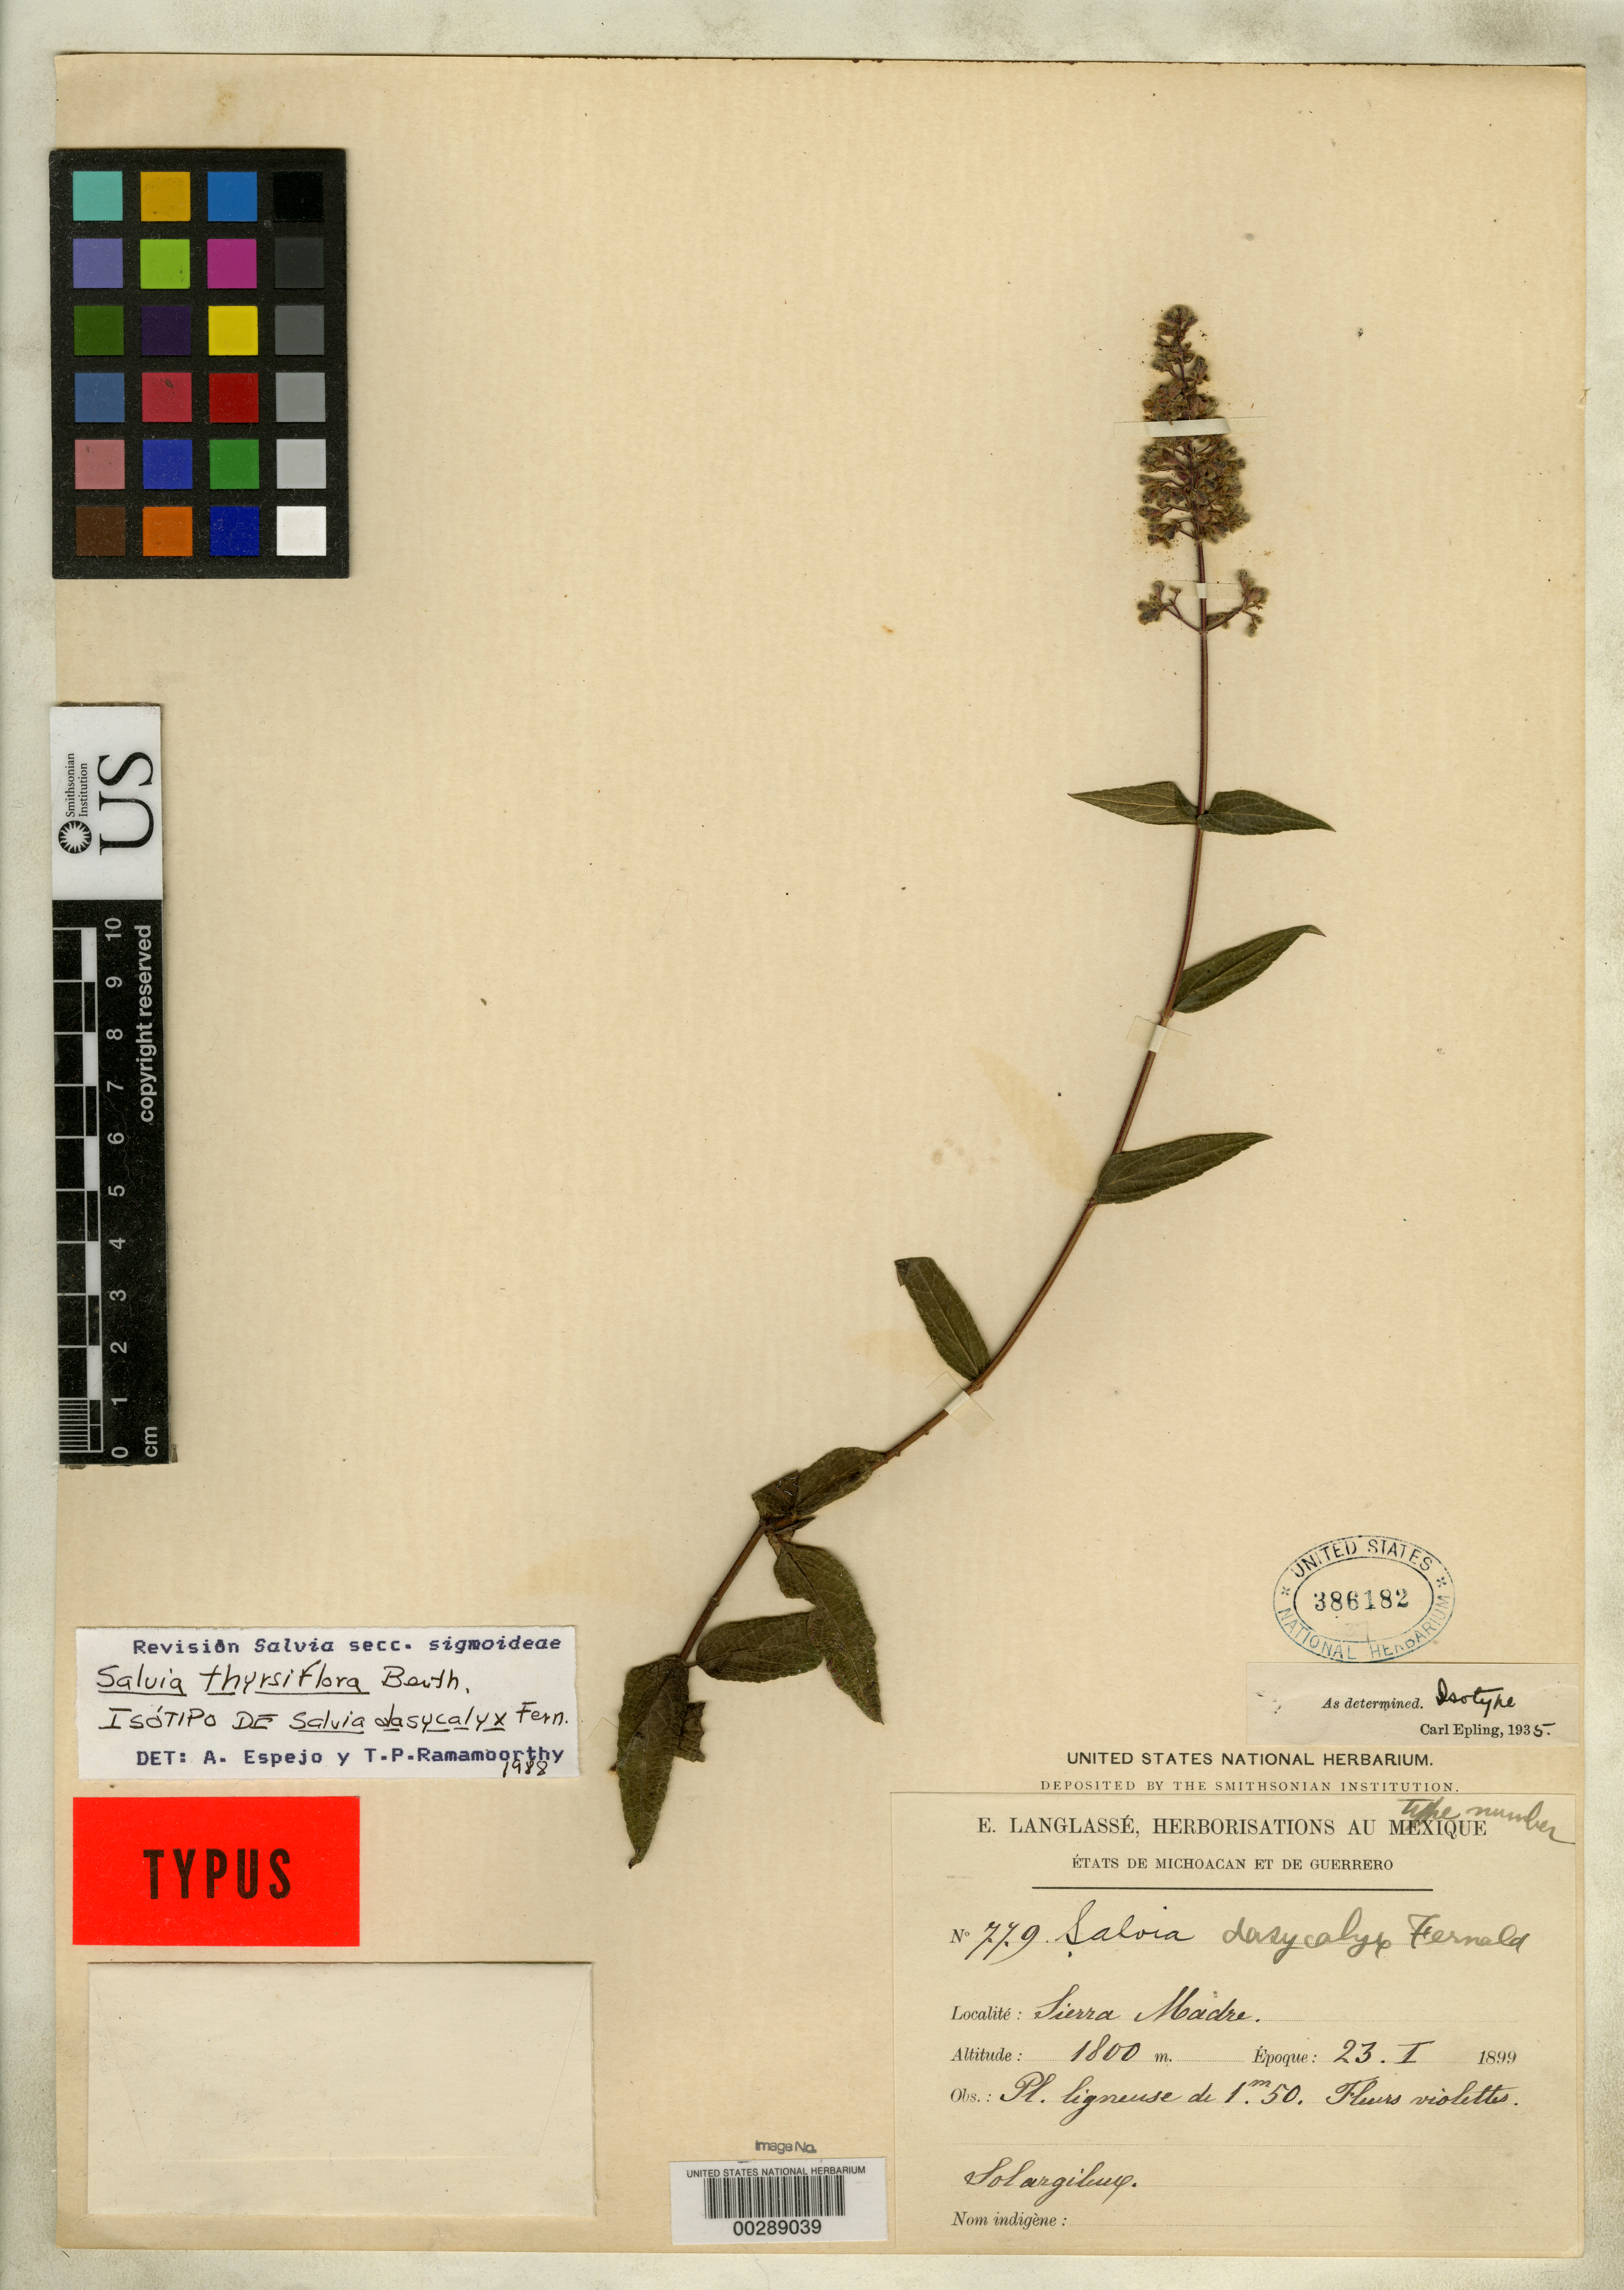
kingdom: Plantae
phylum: Tracheophyta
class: Magnoliopsida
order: Lamiales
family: Lamiaceae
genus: Salvia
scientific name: Salvia dasycalyx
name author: Fernald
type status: Isotype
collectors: E. Langlassé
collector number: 779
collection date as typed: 23 Jan 1899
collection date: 1899-01-23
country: Mexico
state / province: Michoacán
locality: Sierra Madre.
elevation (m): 1800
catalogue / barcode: US 386182